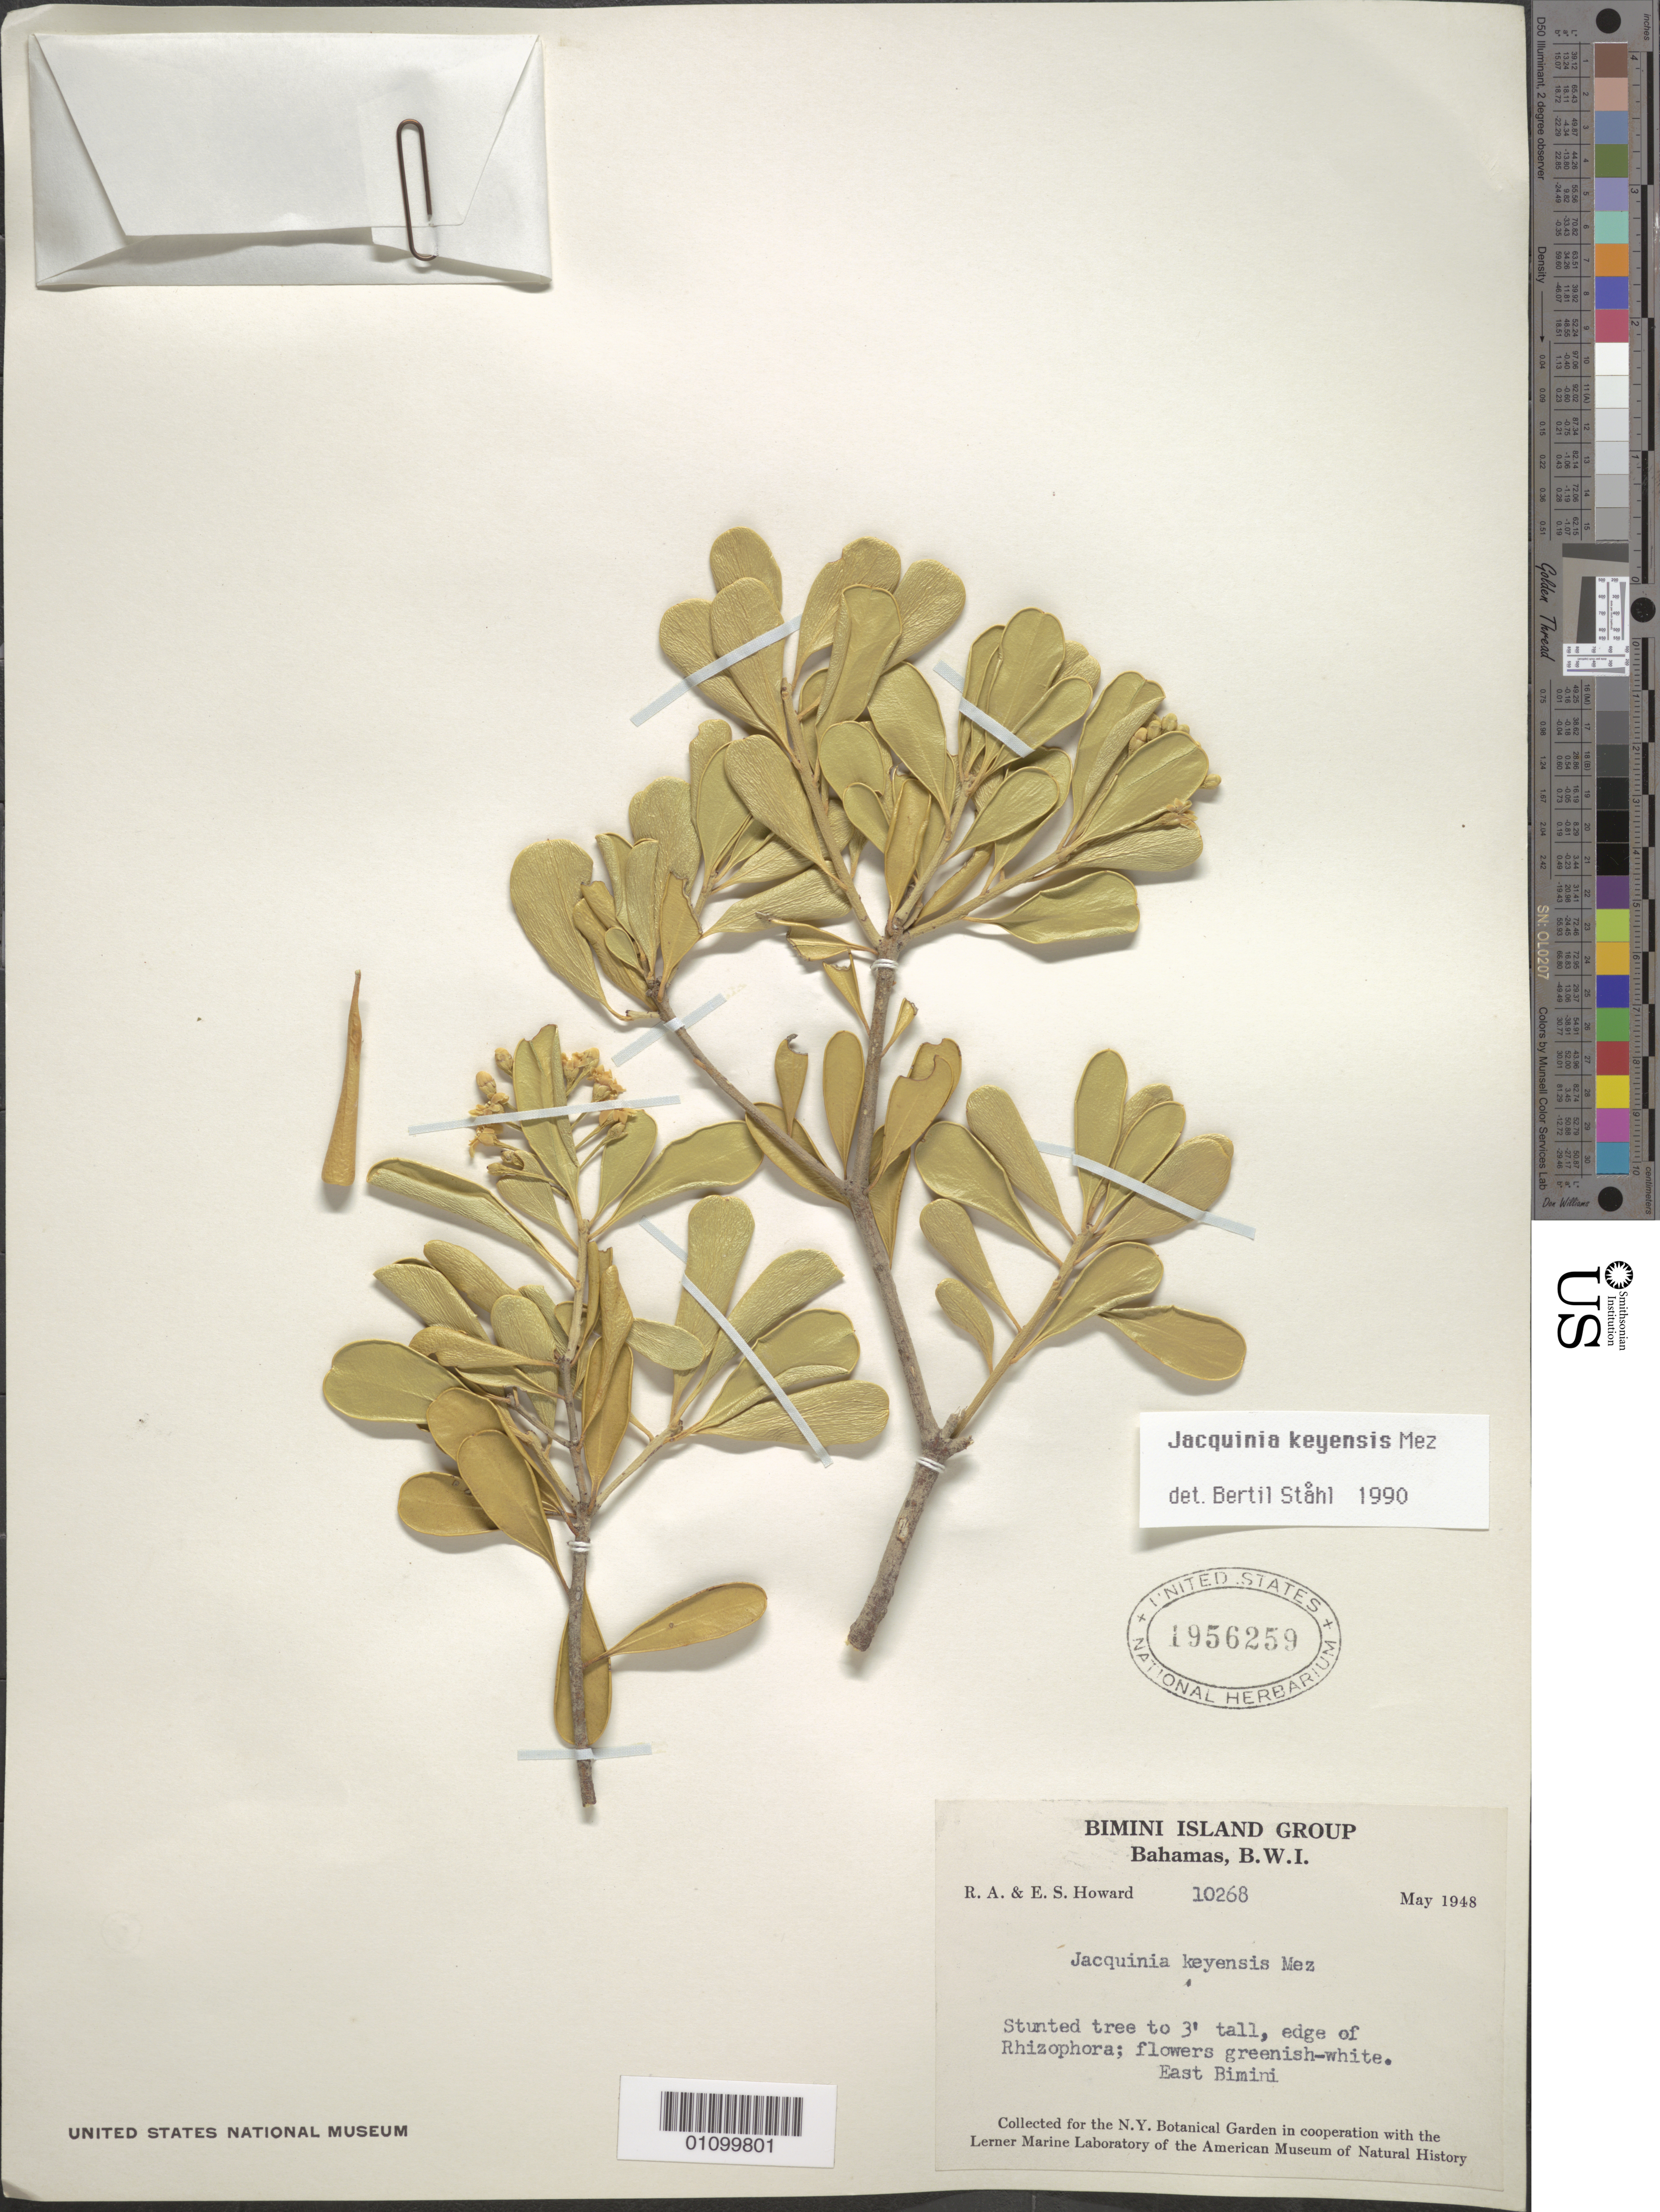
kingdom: Plantae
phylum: Tracheophyta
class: Magnoliopsida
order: Ericales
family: Primulaceae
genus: Jacquinia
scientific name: Jacquinia keyensis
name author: Mez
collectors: R. A. Howard & E. S. Howard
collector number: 10268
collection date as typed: May 1948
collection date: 1948-05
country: Bahamas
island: East Bimini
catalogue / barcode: US 1956259